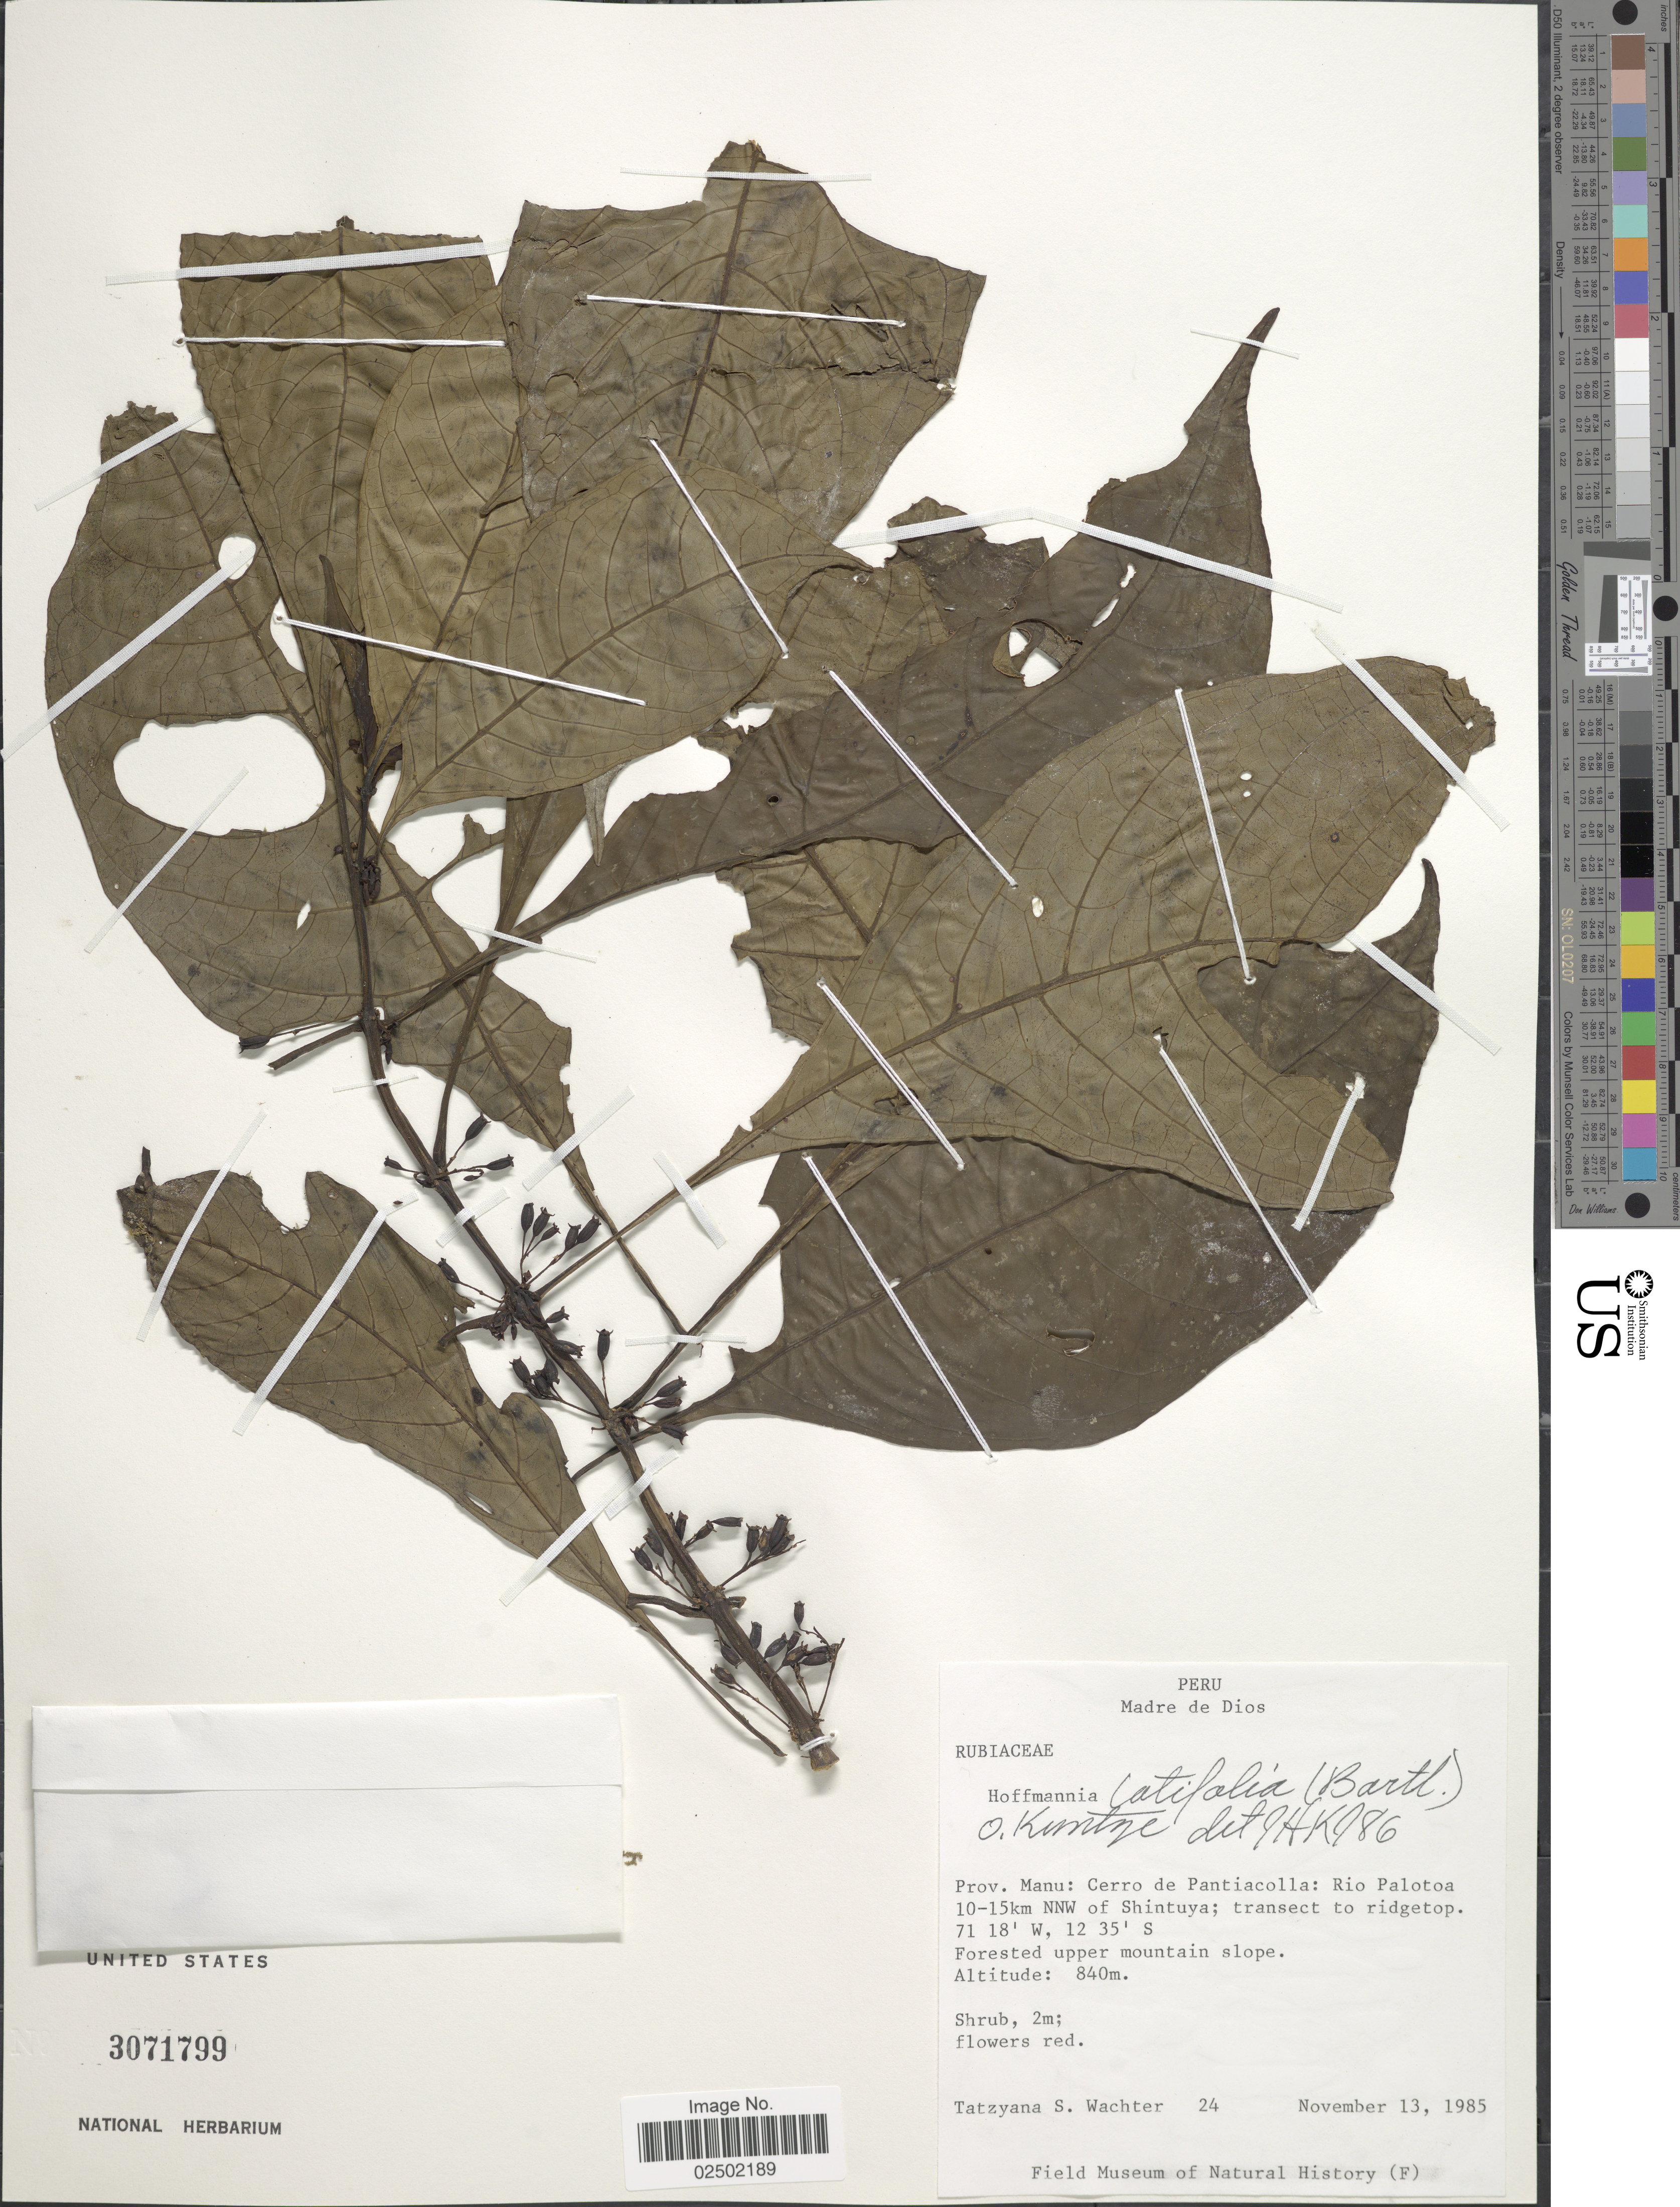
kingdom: Plantae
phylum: Tracheophyta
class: Magnoliopsida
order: Gentianales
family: Rubiaceae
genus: Hoffmannia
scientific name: Hoffmannia latifolia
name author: (Bartl.) Kuntze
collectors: T. Wachter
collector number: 24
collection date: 1985-11-13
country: Peru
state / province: Madre de Dios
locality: Madre de Dios, Prov. Manu: Cero de Pantiacolla: Rio Palotoa 10-15 km NNW of Shintuya, transect to ridgetop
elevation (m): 840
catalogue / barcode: US 3071799